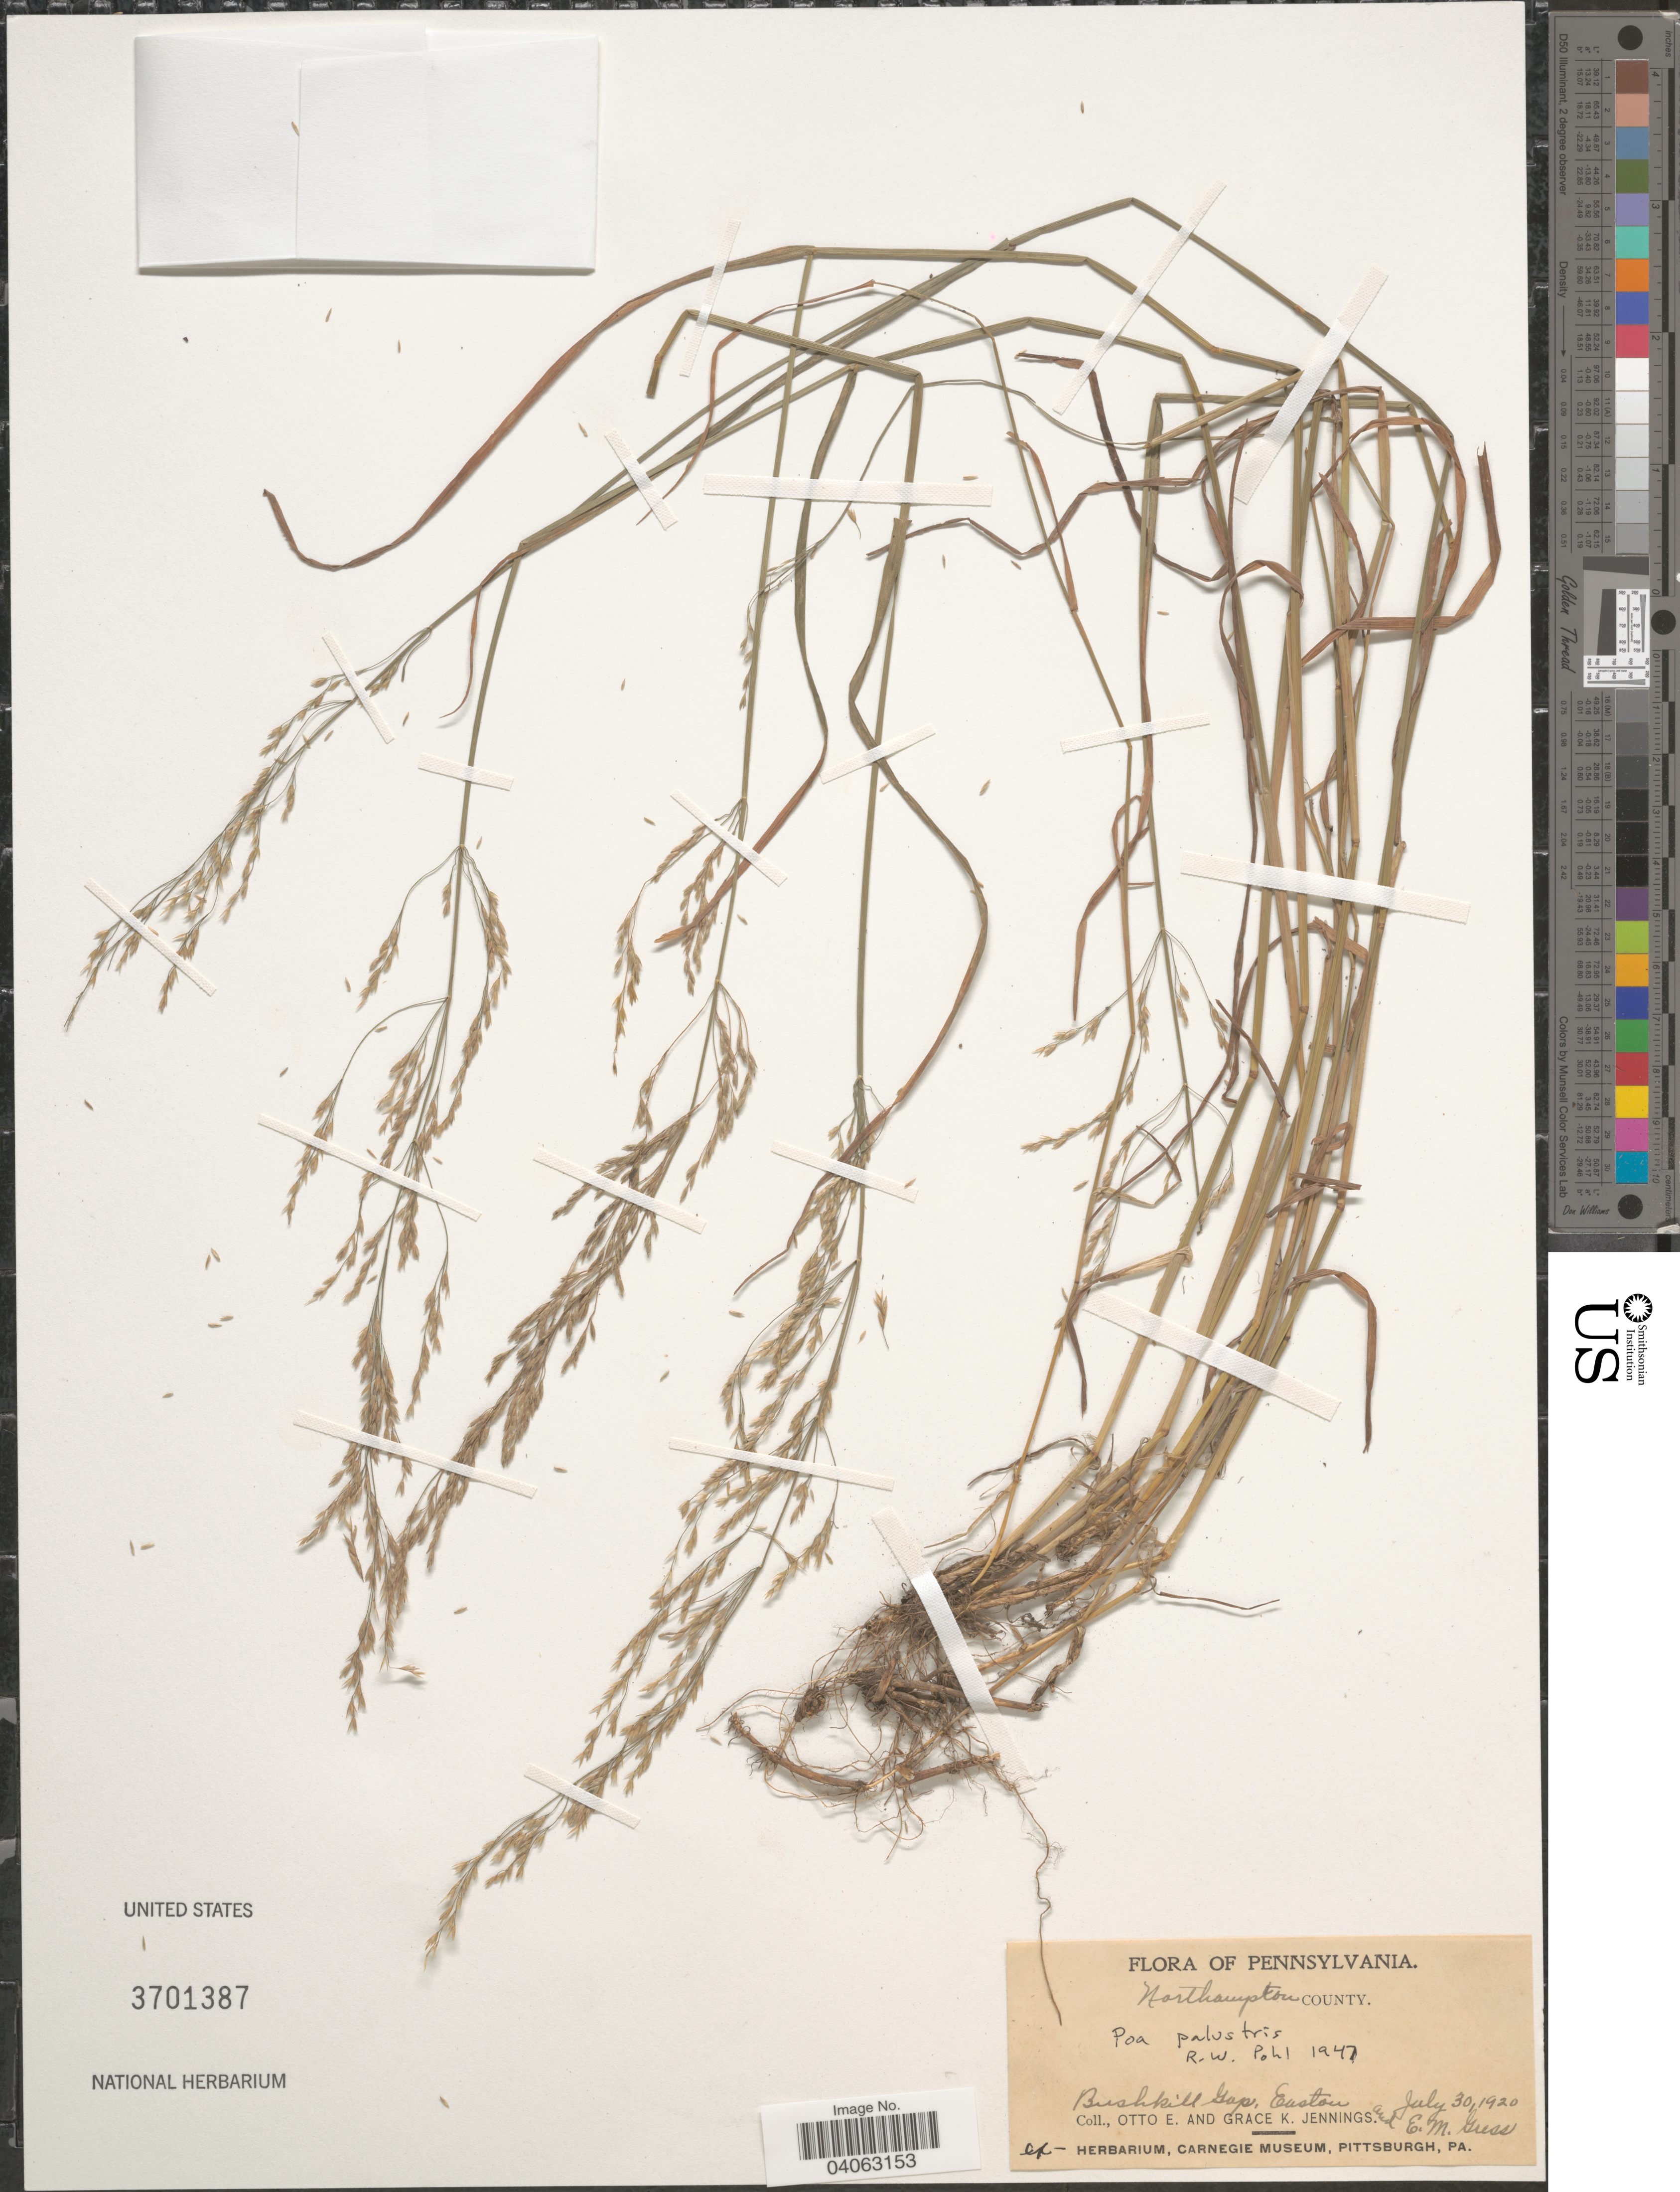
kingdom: Plantae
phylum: Tracheophyta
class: Liliopsida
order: Poales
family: Poaceae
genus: Poa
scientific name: Poa pratensis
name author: L.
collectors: O. E. Jennings, G. K. Jennings & E. Guss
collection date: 1920-07-30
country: United States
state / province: Pennsylvania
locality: Northampton County. Bushkill Gap, Easton.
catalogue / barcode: US 3701387